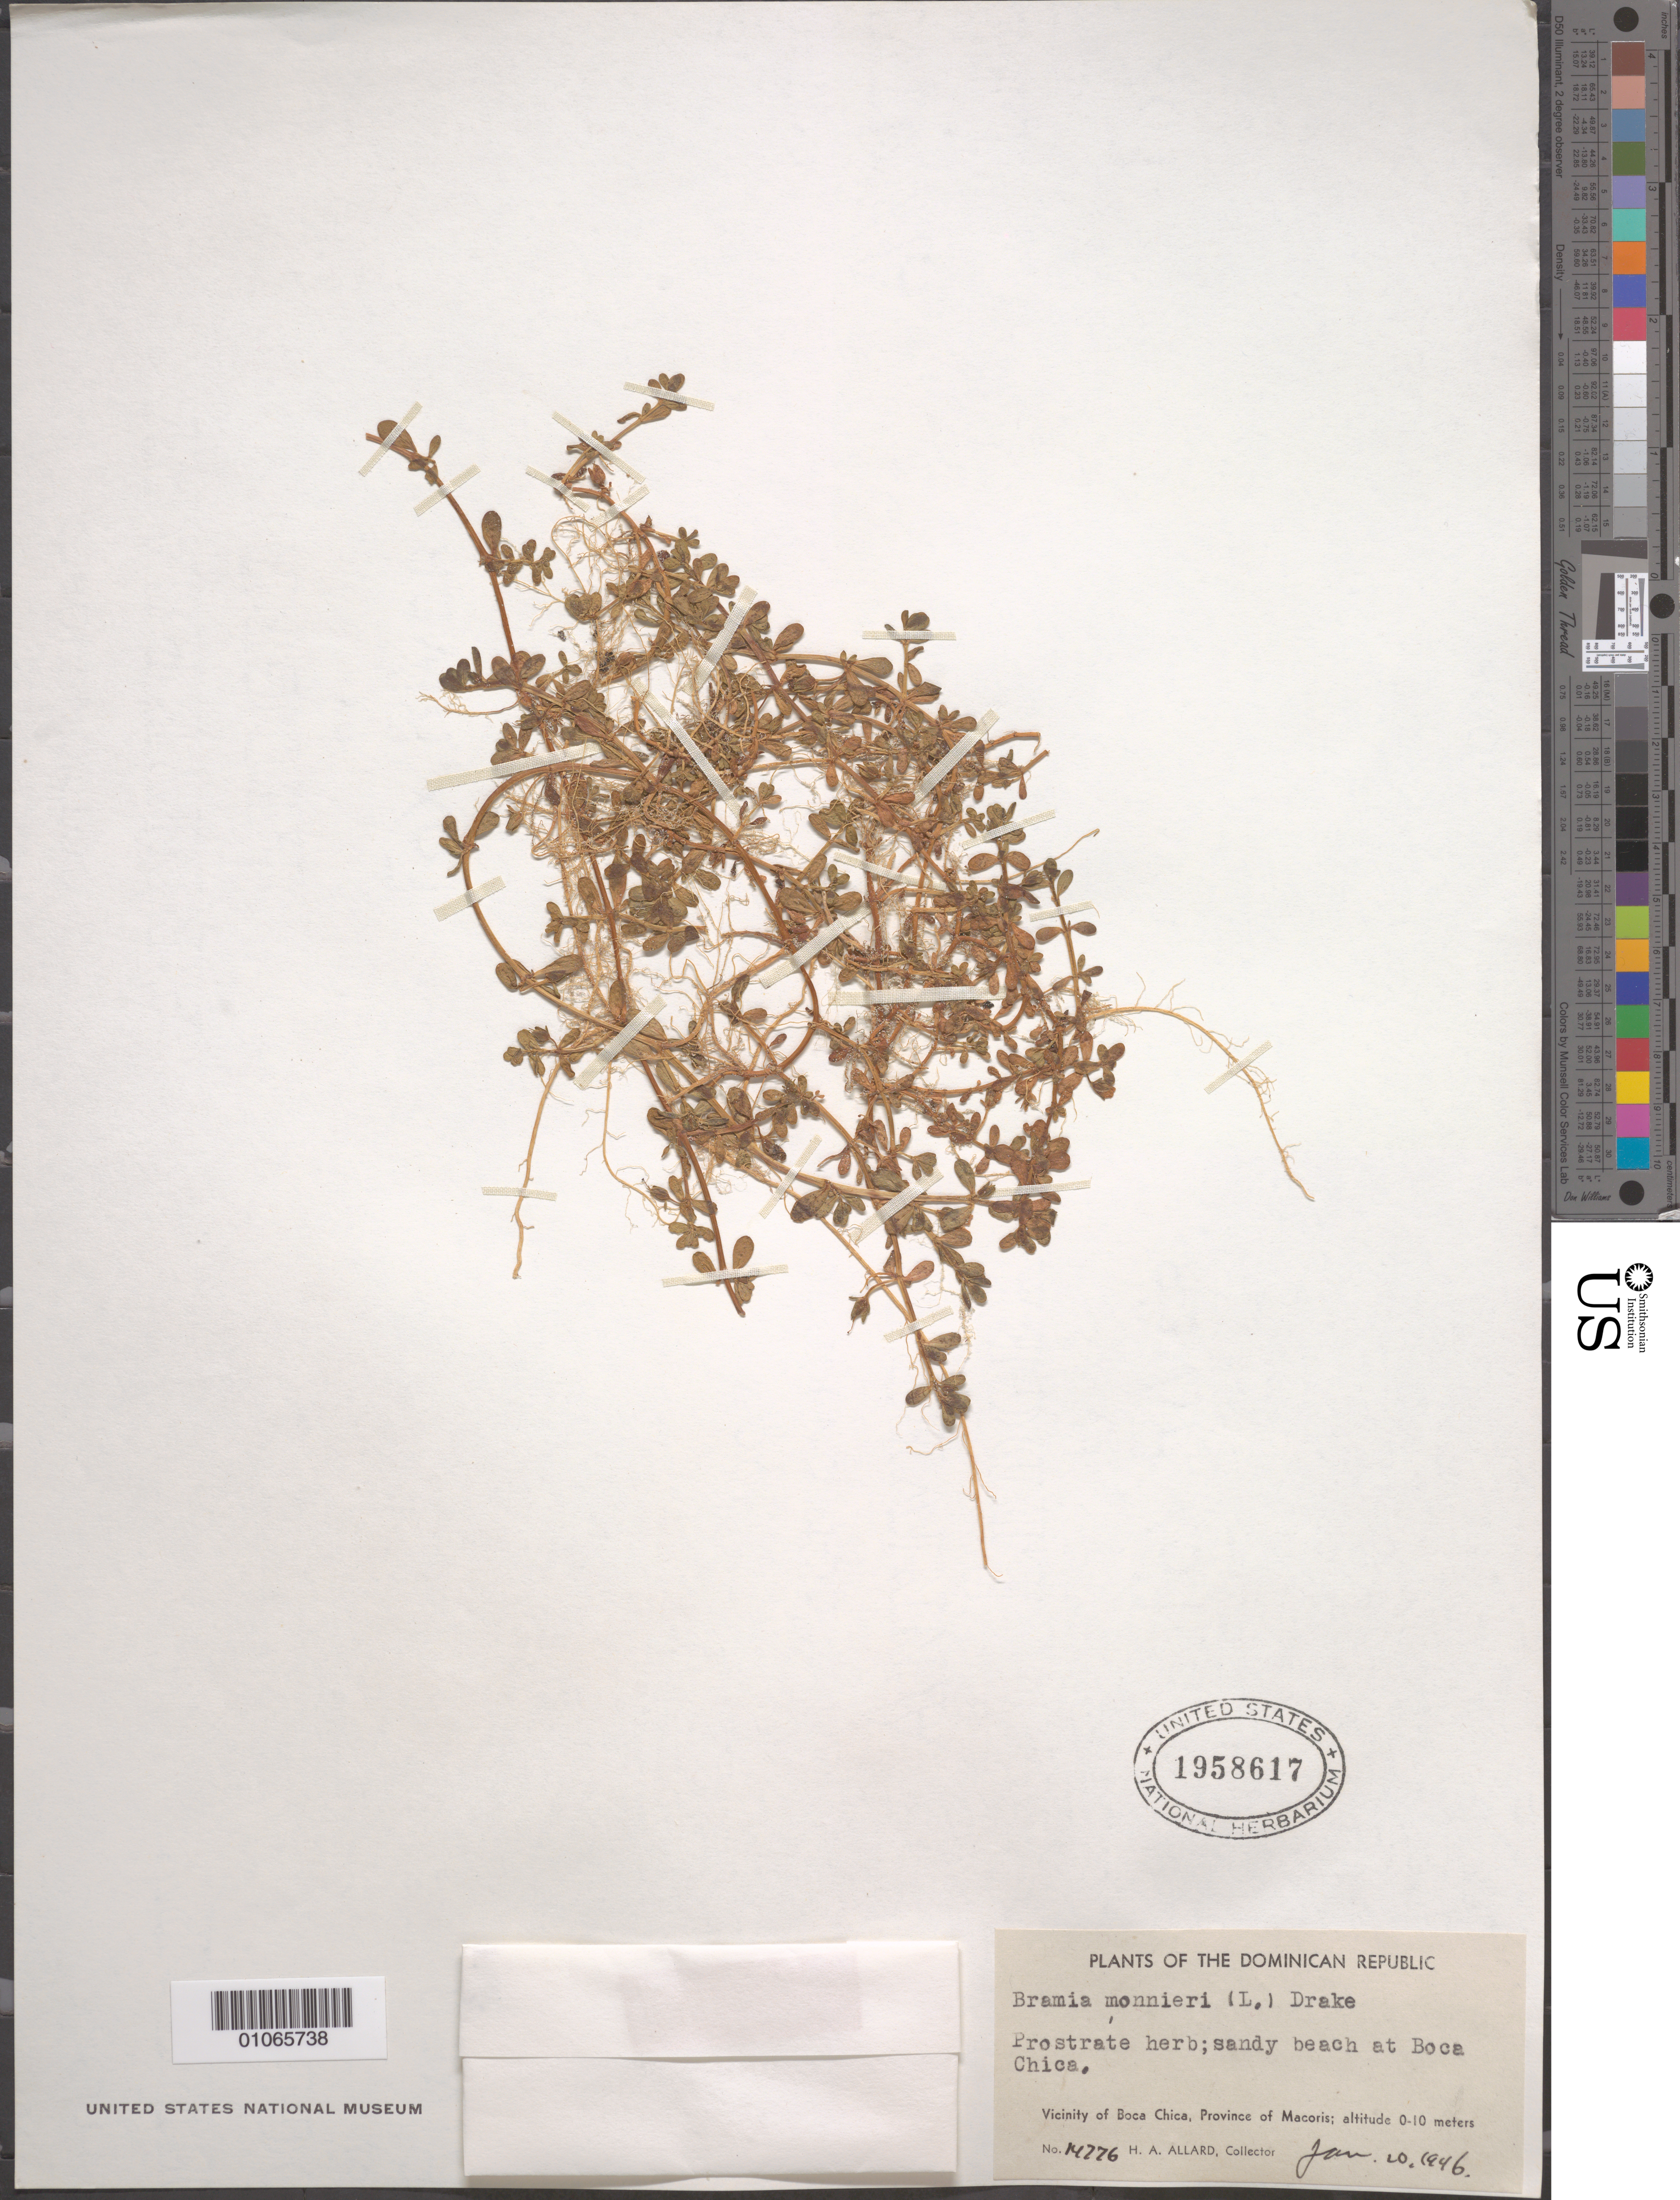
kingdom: Plantae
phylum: Tracheophyta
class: Magnoliopsida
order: Lamiales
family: Plantaginaceae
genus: Bacopa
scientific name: Bacopa monnieri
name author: (L.) Wettst.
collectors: H. A. Allard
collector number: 14776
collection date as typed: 20 Jan 1946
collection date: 1946-01-20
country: Dominican Republic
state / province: Santo Domingo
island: Hispaniola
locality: Vicinity of Boca Chica, province of Macoris, sandy beach at Boca Chica.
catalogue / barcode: US 1958617